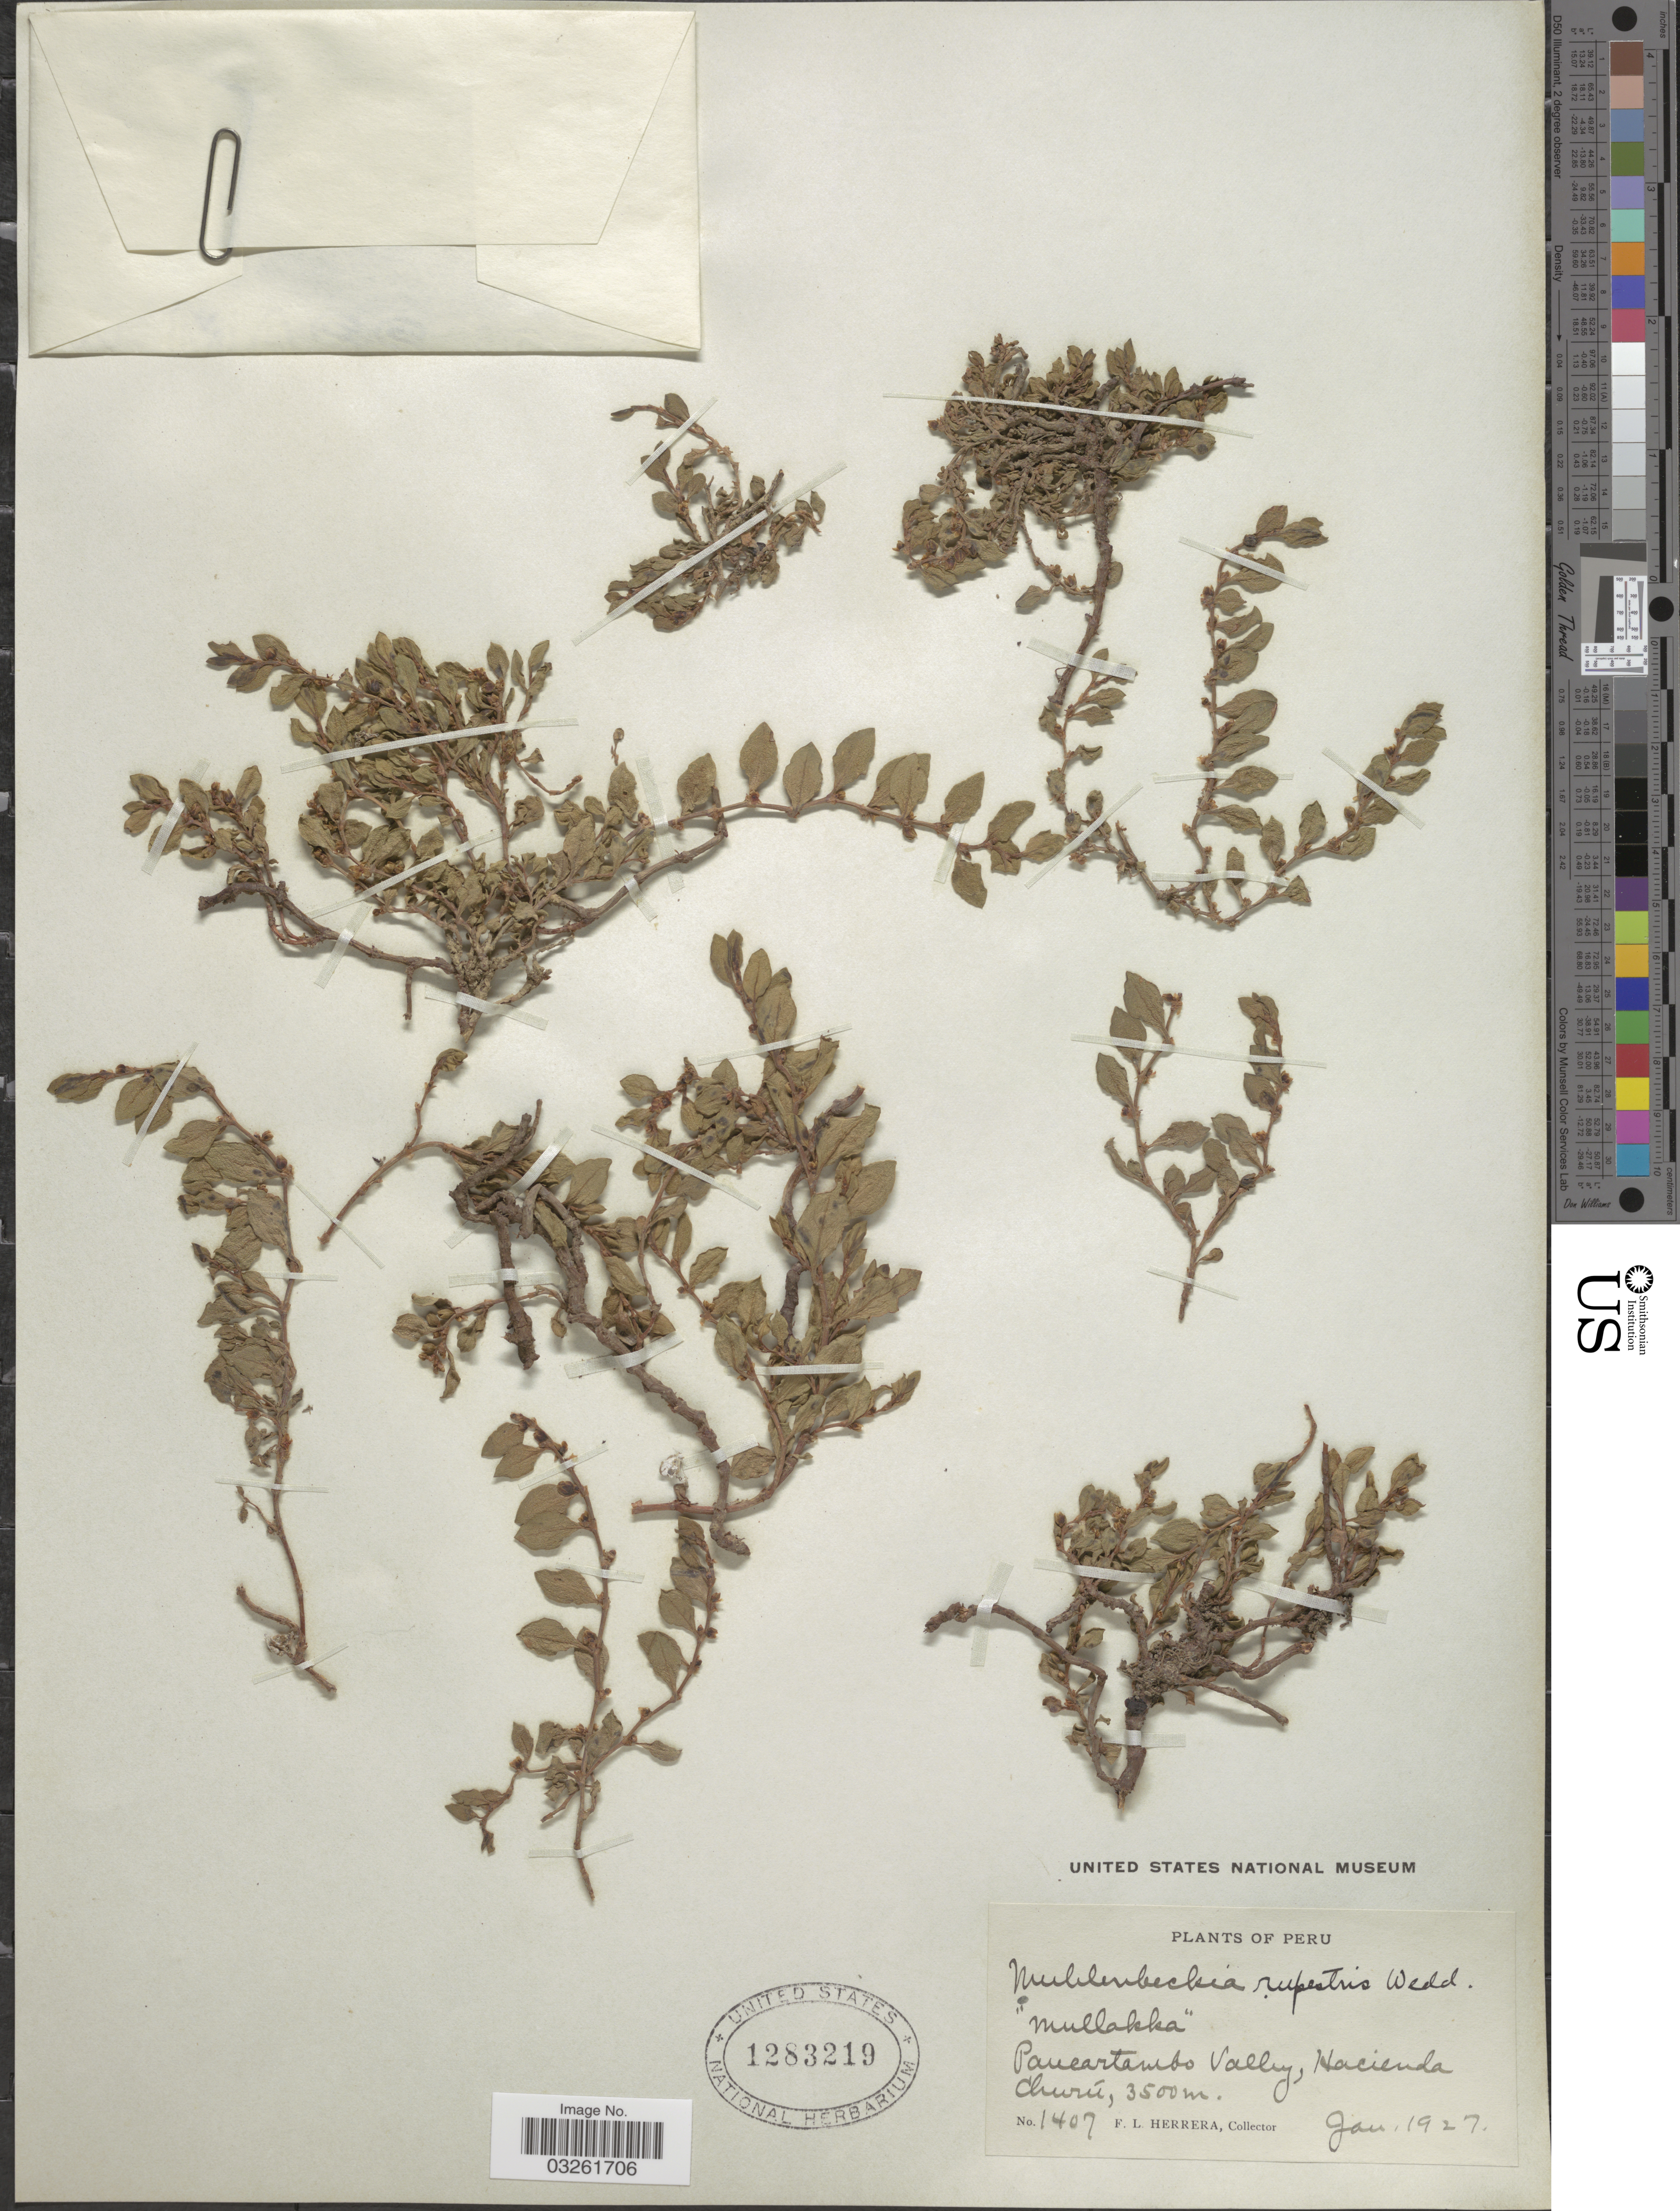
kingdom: Plantae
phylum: Tracheophyta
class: Magnoliopsida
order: Caryophyllales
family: Polygonaceae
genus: Muehlenbeckia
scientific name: Muehlenbeckia volcanica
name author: (Benth.) Endl.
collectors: F. L. Herrera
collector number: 1407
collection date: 1927-01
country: Peru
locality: Paucartambo Valley, Hacienda Churú.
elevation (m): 3500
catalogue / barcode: US 1283219